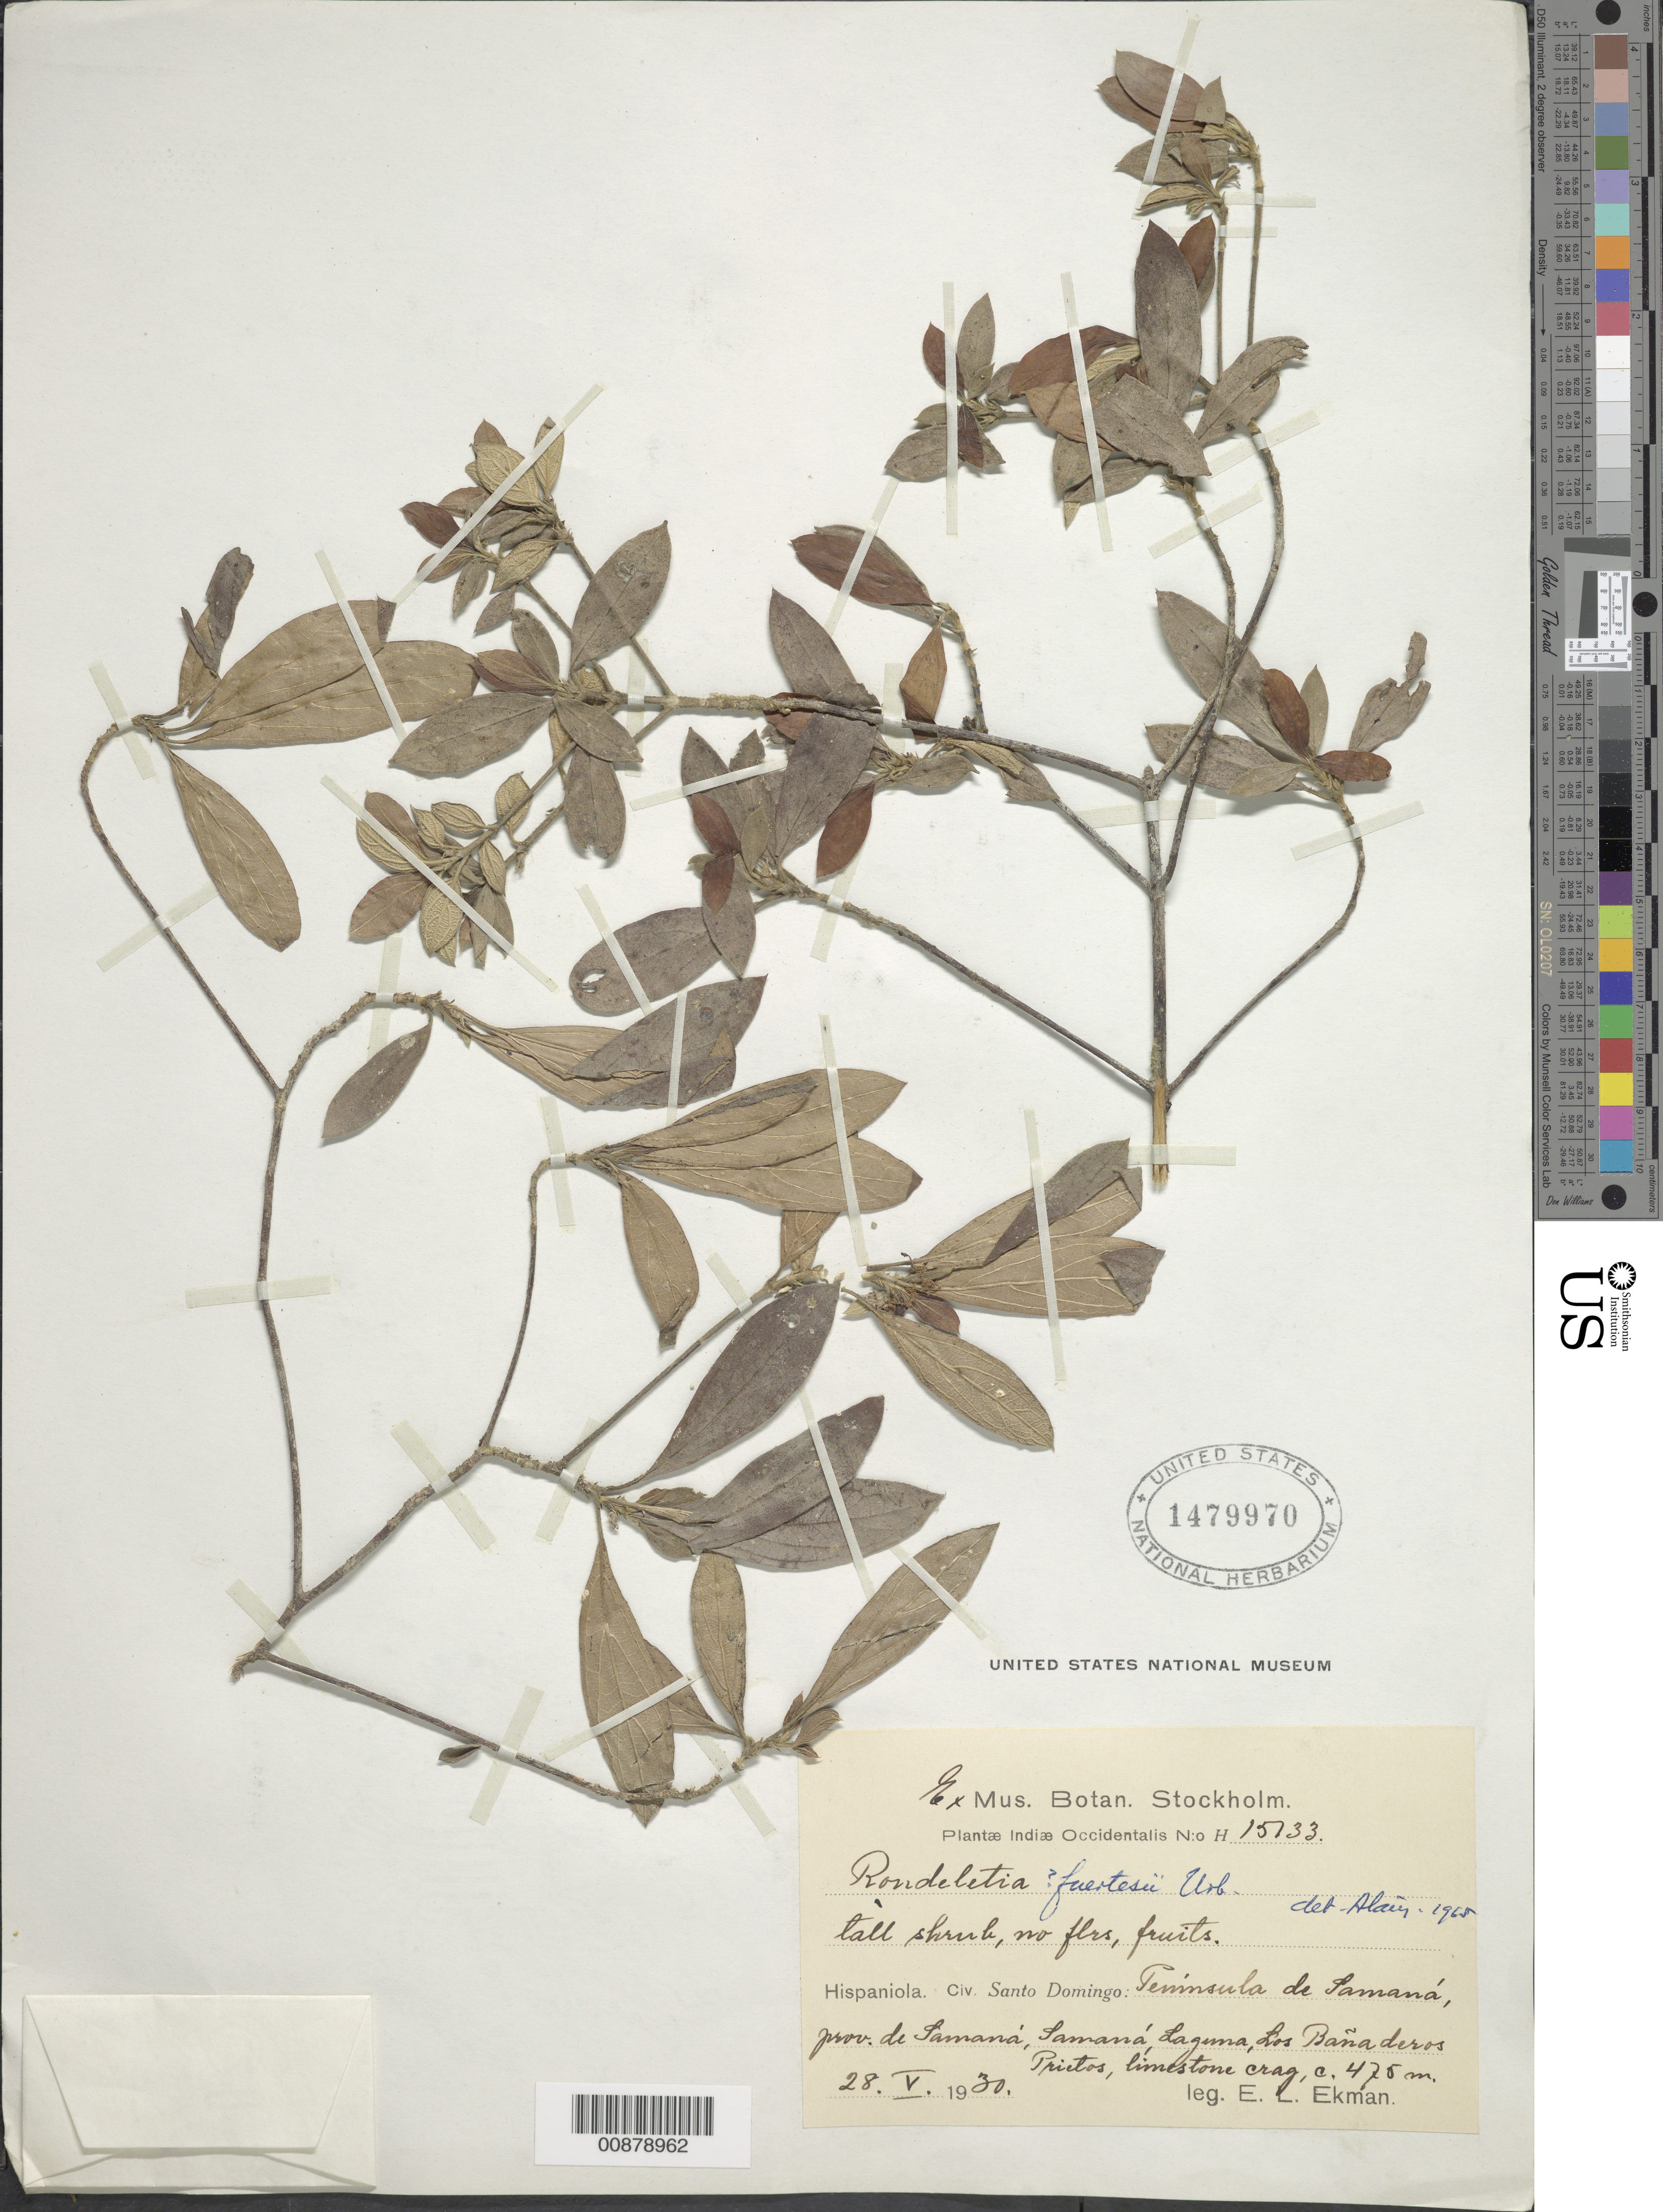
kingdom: Plantae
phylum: Tracheophyta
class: Magnoliopsida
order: Gentianales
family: Rubiaceae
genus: Rondeletia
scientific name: Rondeletia fuertesii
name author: Urb.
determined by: Borhidi, Attila L.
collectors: E. L. Ekman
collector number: H 15133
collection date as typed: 28 May 1930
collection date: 1930-05-28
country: Dominican Republic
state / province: Samaná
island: Hispaniola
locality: Peninsula de Samaná, Samaná, Laguna Los Bañaderos Prietos.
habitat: Limestone crag.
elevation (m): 475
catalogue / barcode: US 1479970